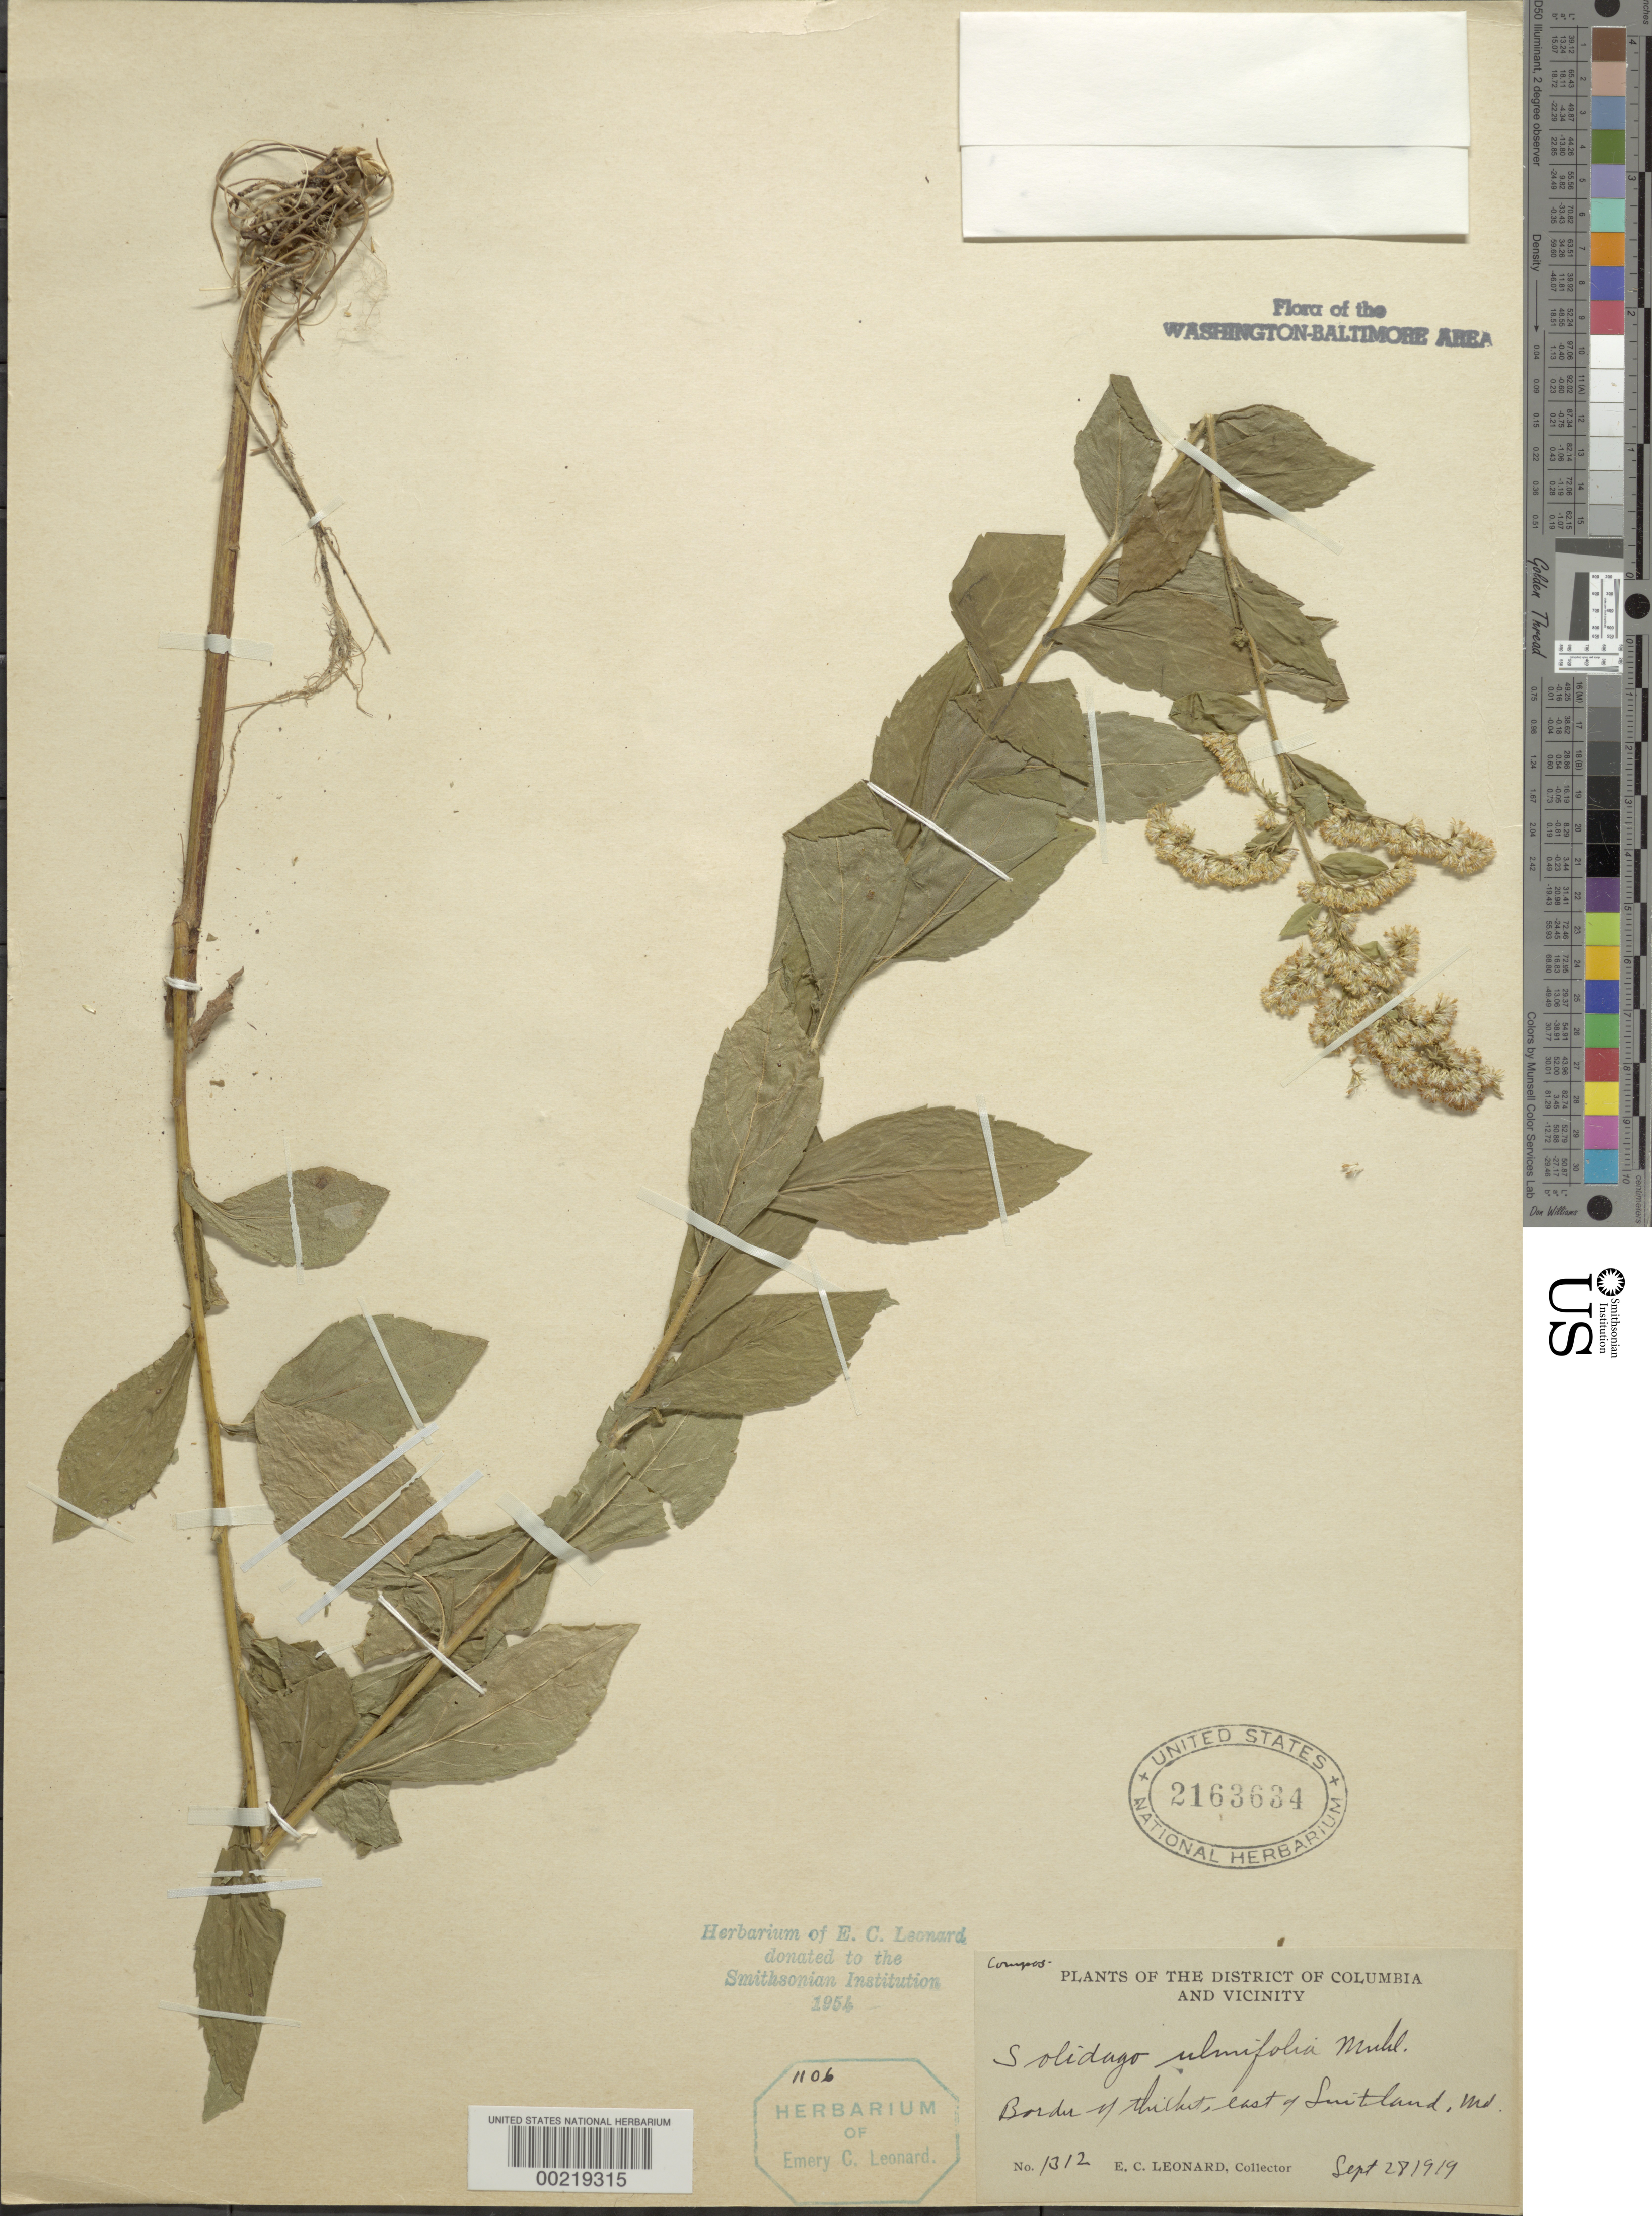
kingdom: Plantae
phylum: Tracheophyta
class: Magnoliopsida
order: Asterales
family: Asteraceae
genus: Solidago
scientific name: Solidago ulmifolia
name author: Muhl. ex Willd.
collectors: E. C. Leonard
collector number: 1312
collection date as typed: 28 Sep 1919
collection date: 1919-09-28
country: United States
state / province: Maryland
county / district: Prince George's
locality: East of Suitland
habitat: Border of thicket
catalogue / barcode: US 2163634